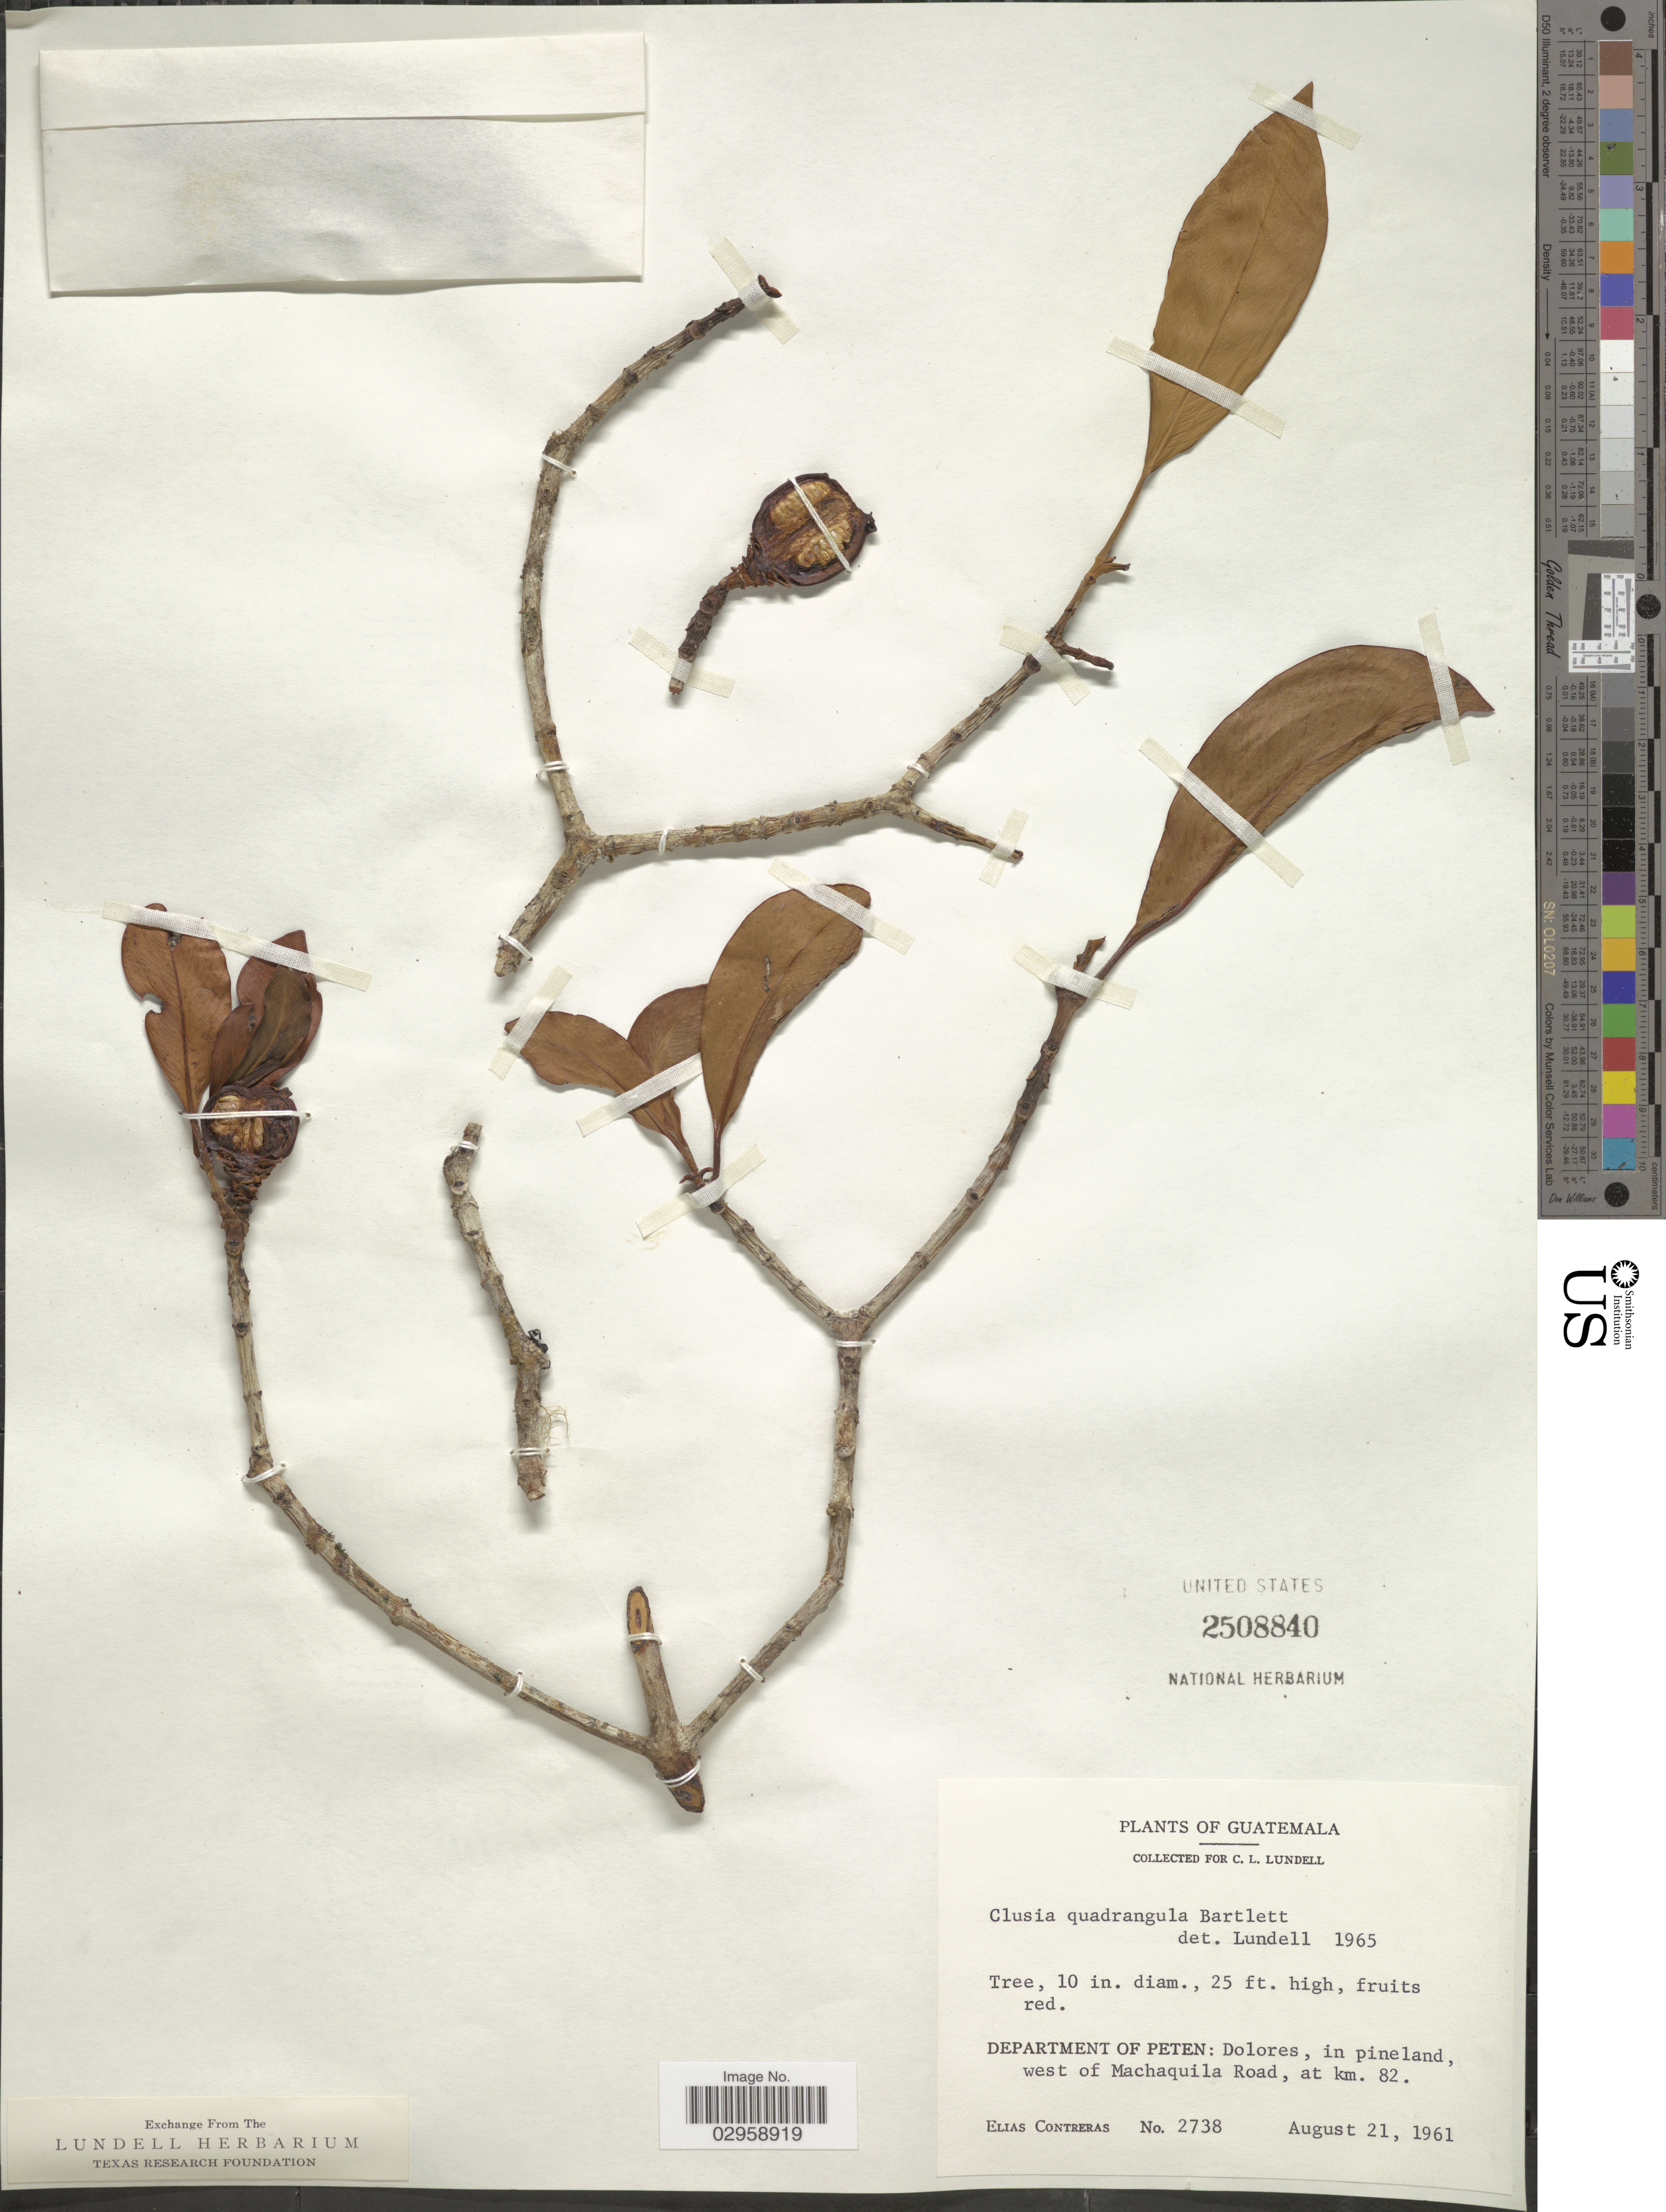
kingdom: Plantae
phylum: Tracheophyta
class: Magnoliopsida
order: Malpighiales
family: Clusiaceae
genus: Clusia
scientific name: Clusia quadrangula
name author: Bartlett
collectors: E. Contreras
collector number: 2738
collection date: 1961-08-21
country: Guatemala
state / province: El Petén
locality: Department of Peten: Dolores, in pineland, west of Machaquila Road, at km. 82.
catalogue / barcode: US 2508840